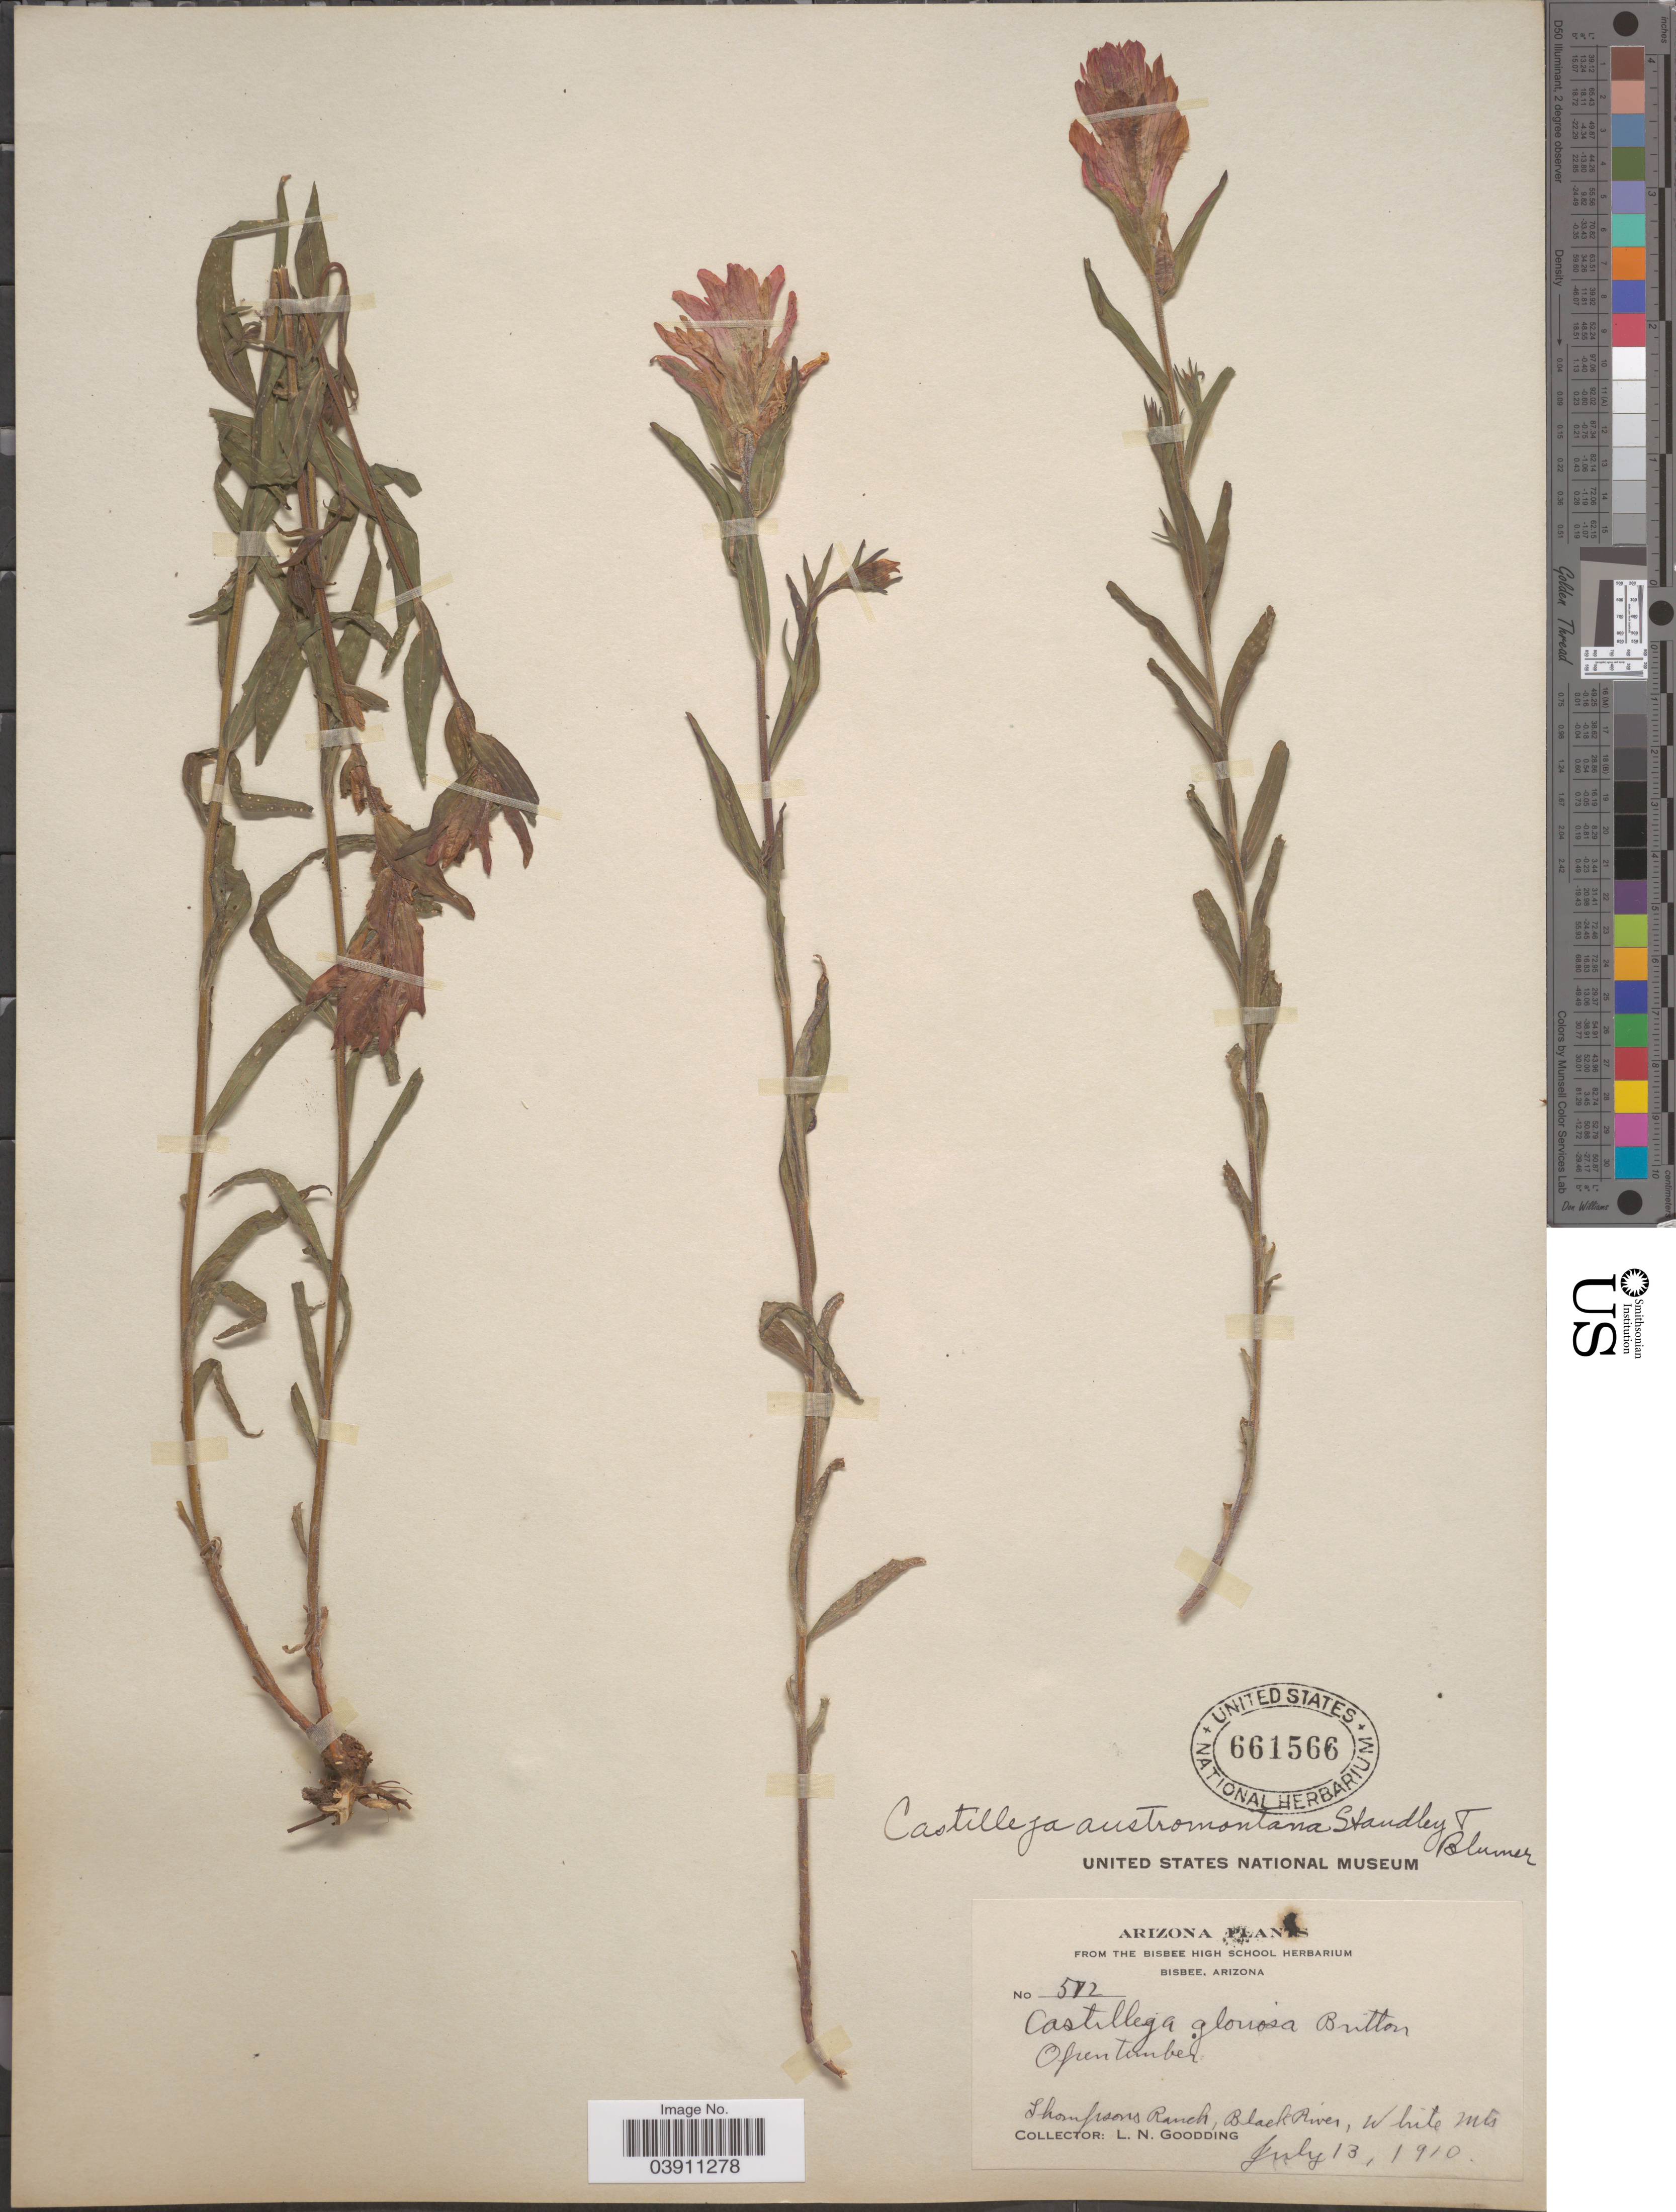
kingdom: Plantae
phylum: Tracheophyta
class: Magnoliopsida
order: Lamiales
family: Orobanchaceae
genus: Castilleja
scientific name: Castilleja austromontana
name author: Standl. & Blumer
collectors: L. N. Goodding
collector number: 512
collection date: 1910-07-13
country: United States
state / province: Arizona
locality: Thompsons Ranch, Black River, White Mts.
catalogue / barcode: US 661566